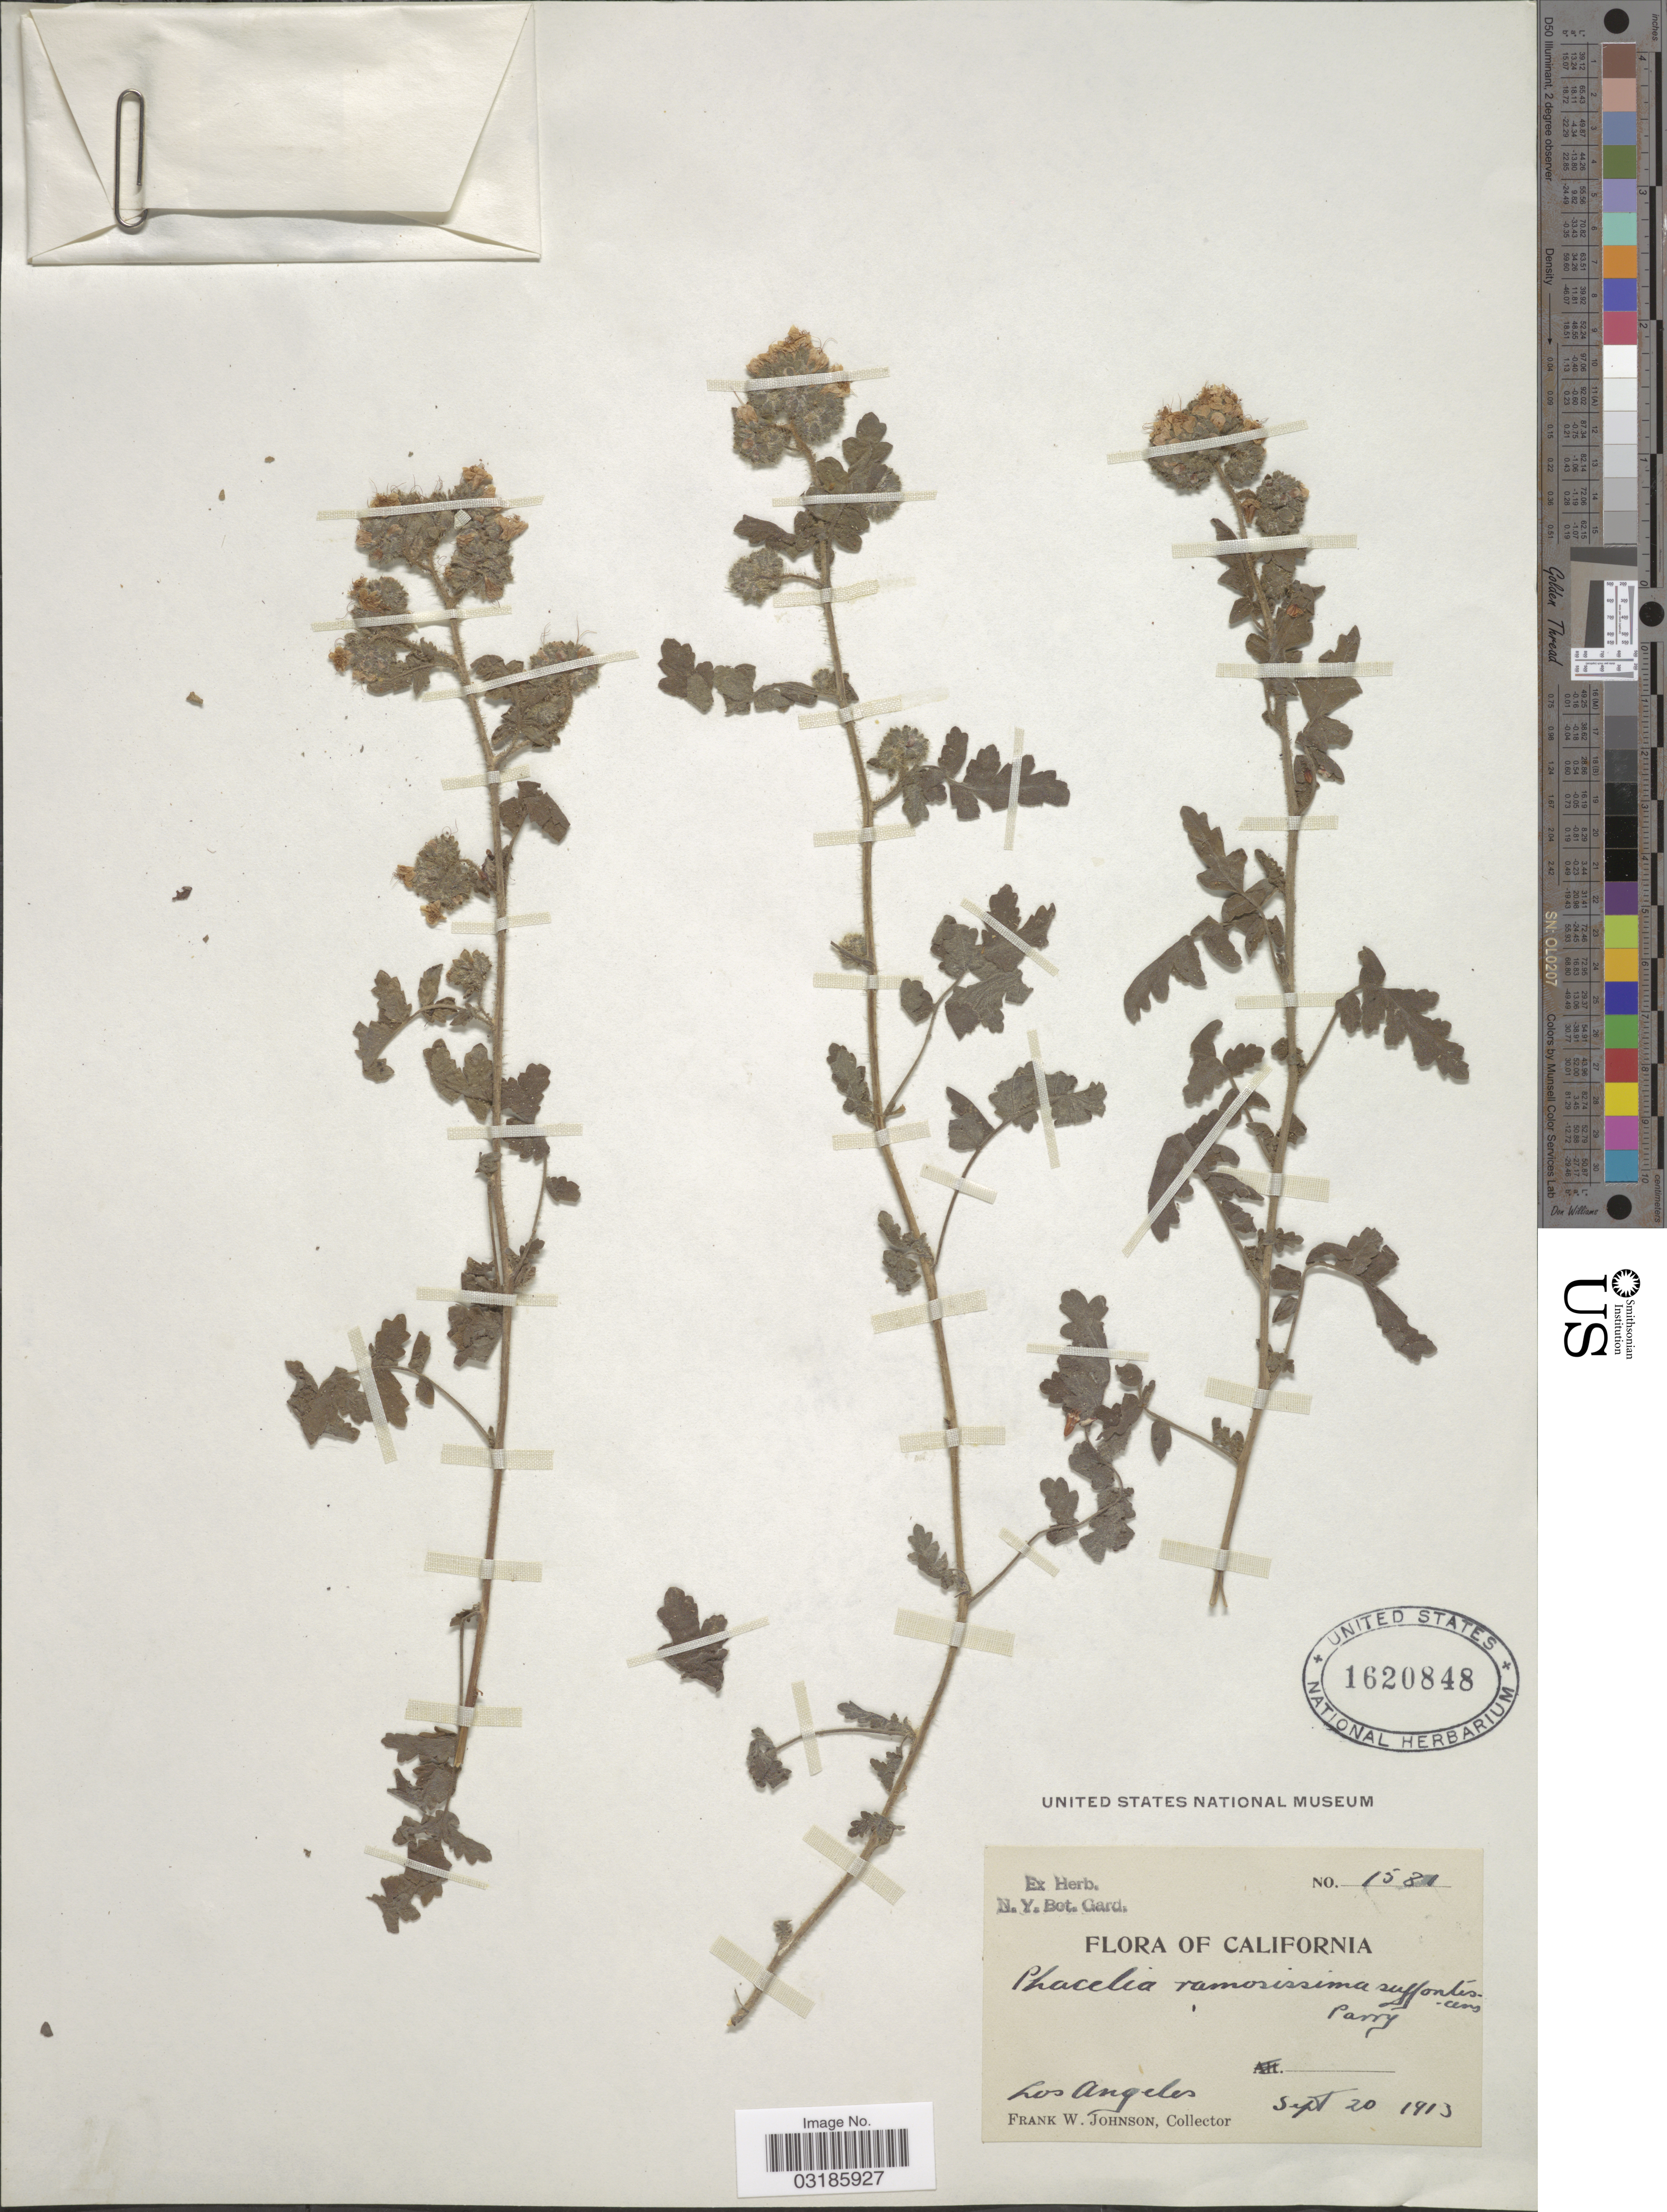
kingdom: Plantae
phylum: Tracheophyta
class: Magnoliopsida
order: Boraginales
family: Hydrophyllaceae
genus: Phacelia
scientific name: Phacelia ramosissima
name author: Douglas ex Lehm.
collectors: F. W. Johnson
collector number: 1581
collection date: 1913-09-20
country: United States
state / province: California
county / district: Los Angeles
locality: Los Angeles.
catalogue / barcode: US 1620848